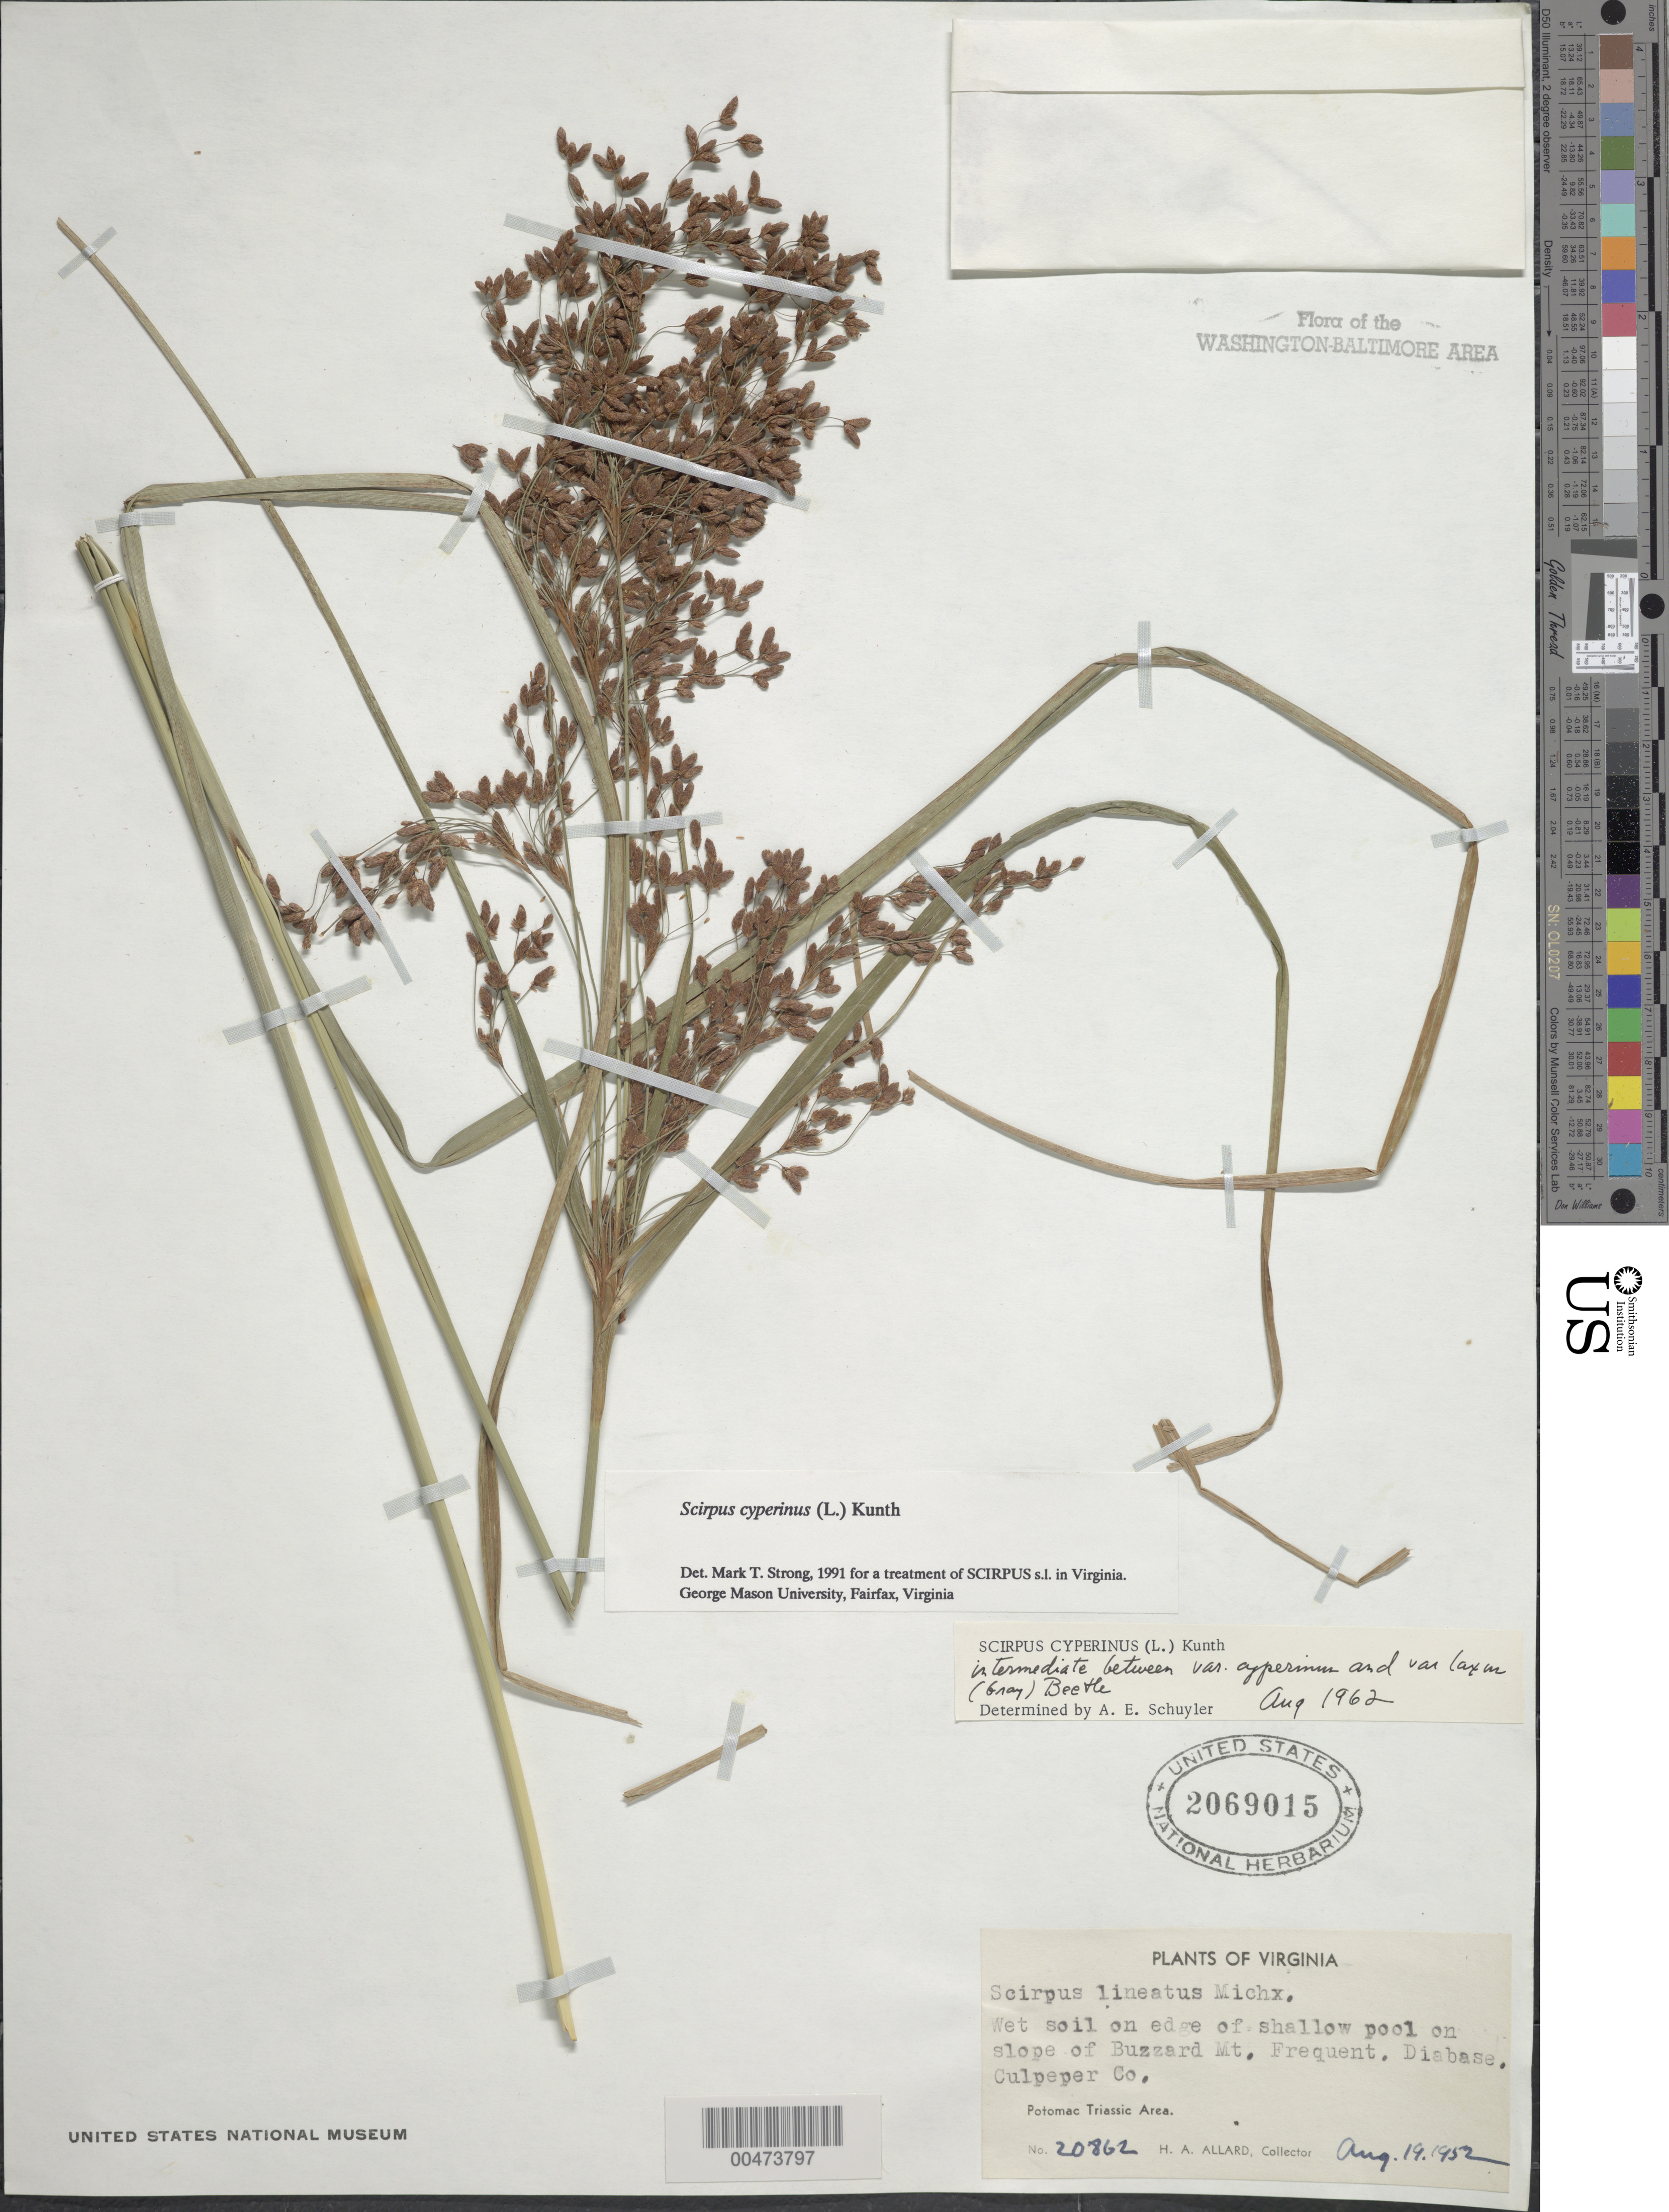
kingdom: Plantae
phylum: Tracheophyta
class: Liliopsida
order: Poales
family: Cyperaceae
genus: Scirpus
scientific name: Scirpus cyperinus (L.) Kunth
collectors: H. A. Allard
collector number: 20862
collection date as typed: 19 Aug 1952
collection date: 1952-08-19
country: United States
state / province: Virginia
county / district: Culpeper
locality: Buzzard Mountain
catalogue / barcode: US 2069015